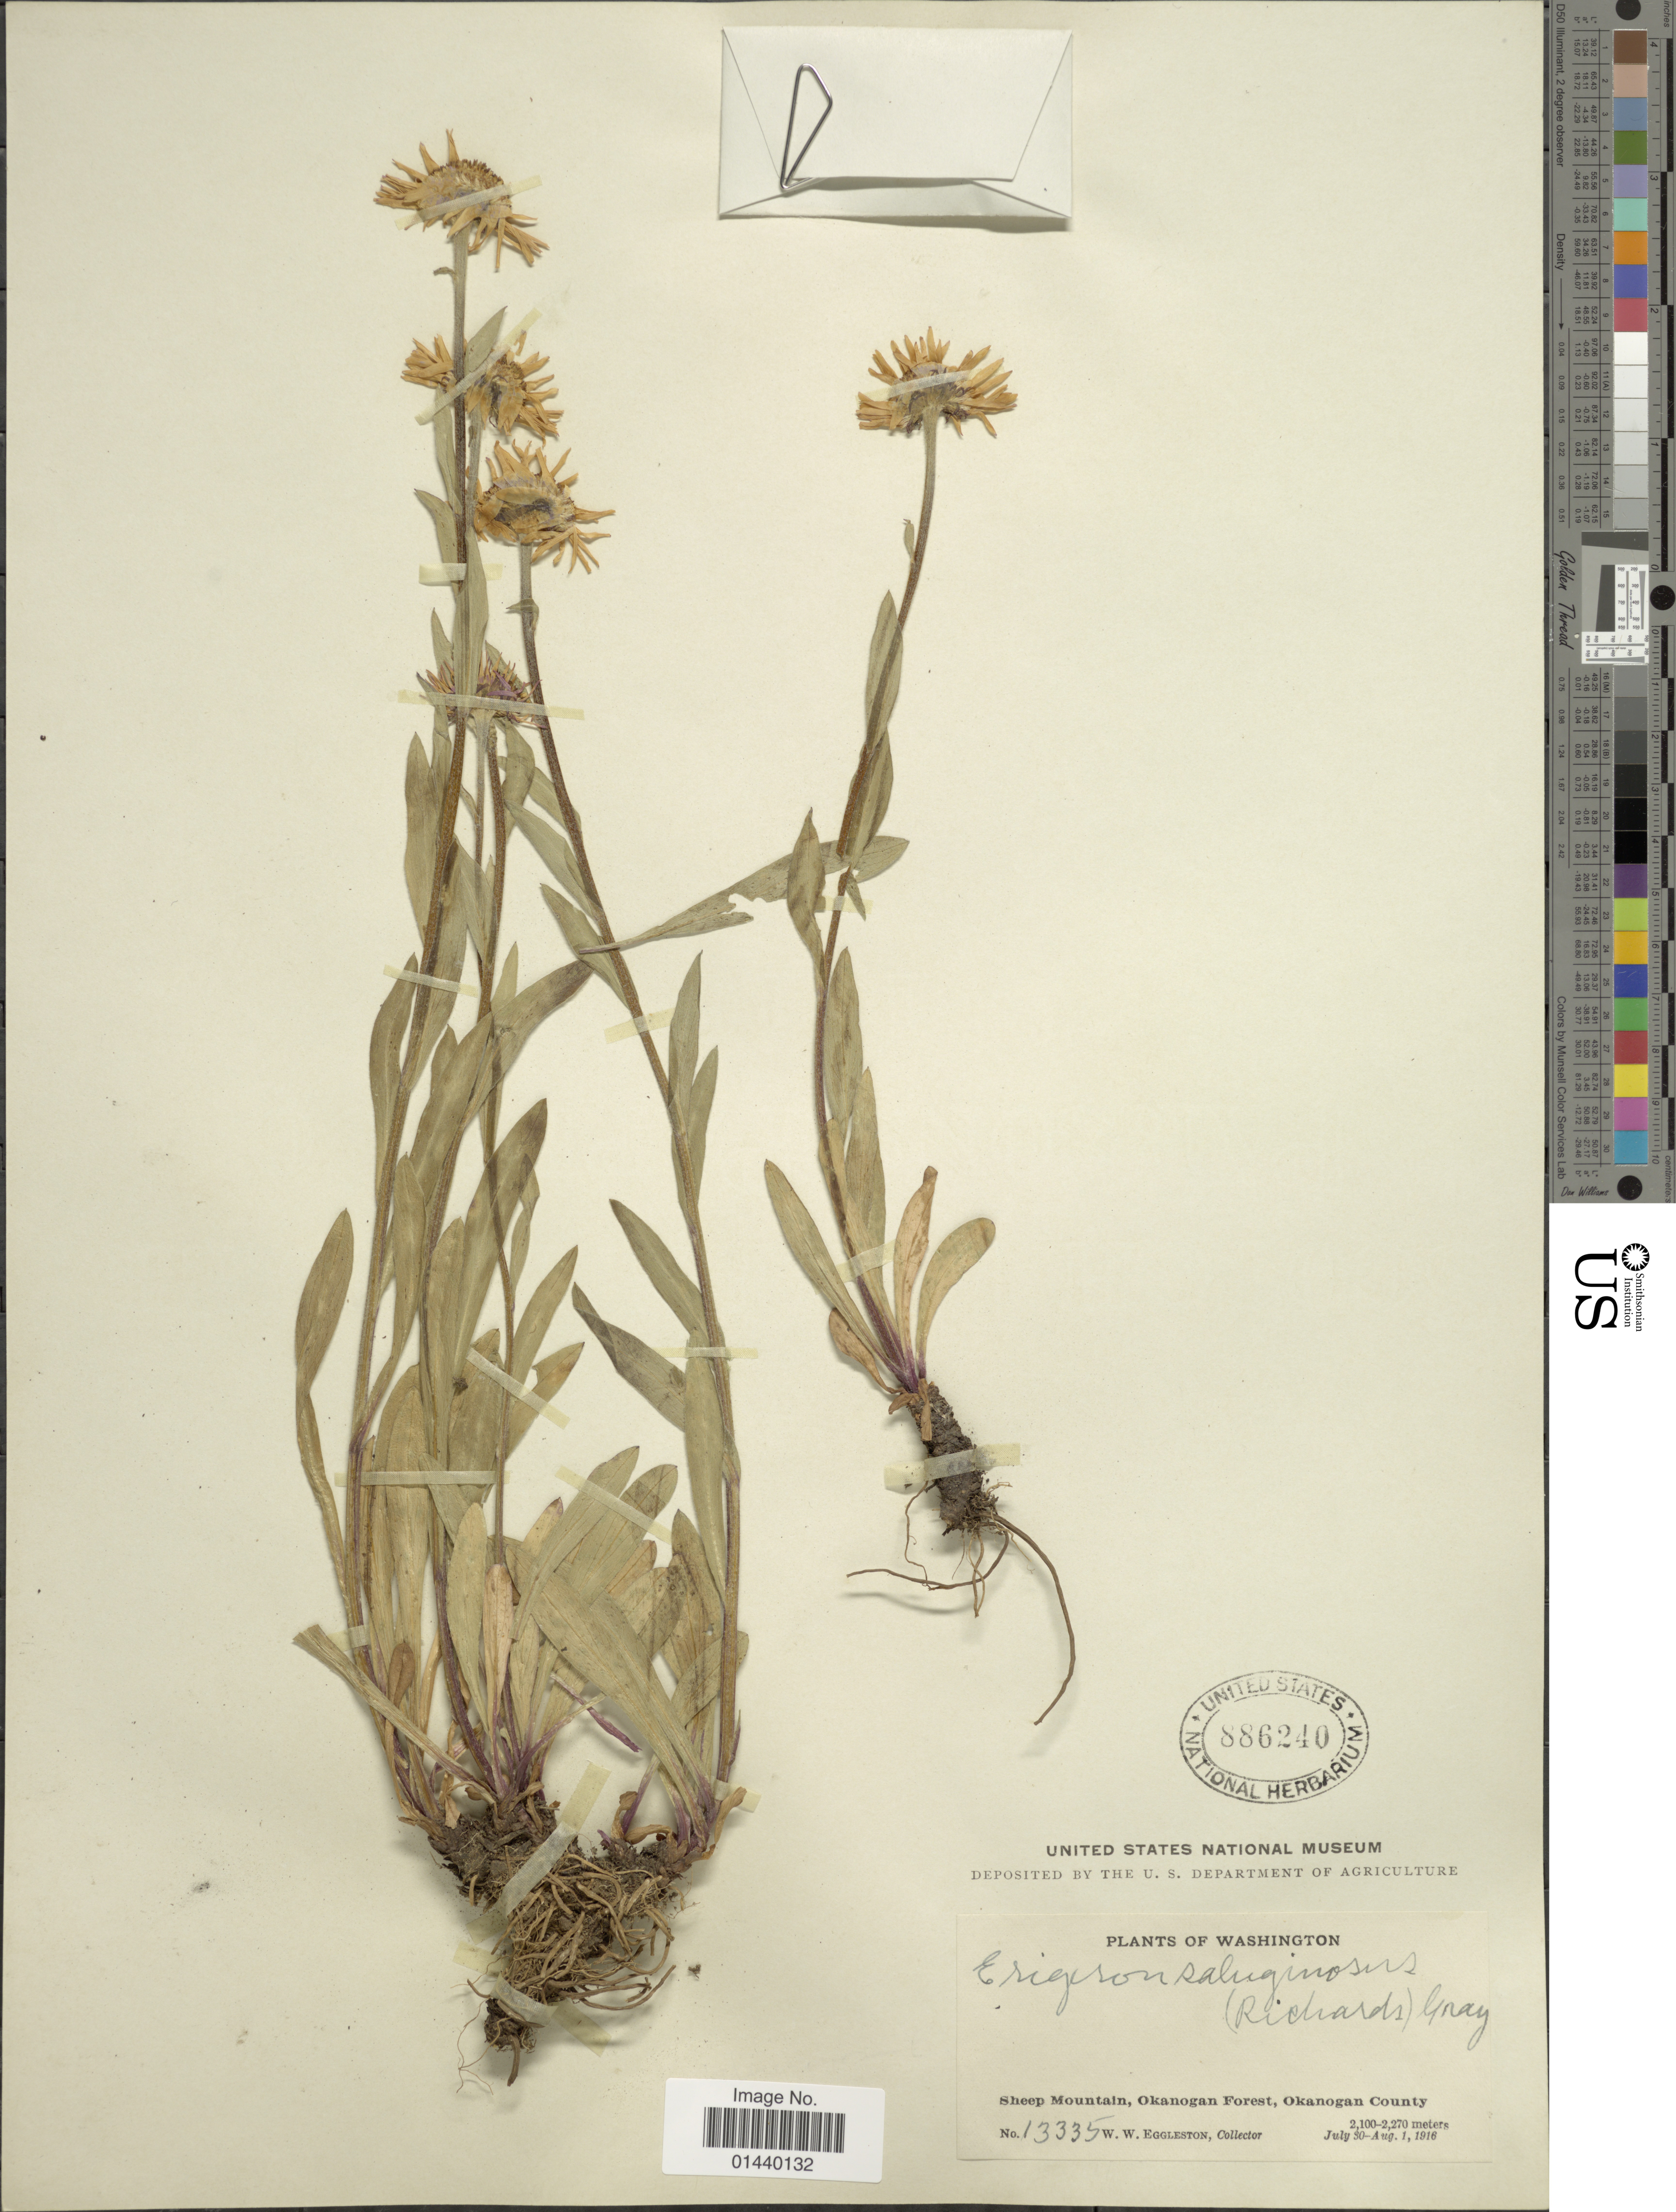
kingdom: Plantae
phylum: Tracheophyta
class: Magnoliopsida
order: Asterales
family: Asteraceae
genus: Erigeron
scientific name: Erigeron salsuginosus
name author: (Richardson ex R. Br.) A. Gray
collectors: W. W. Eggleston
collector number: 13335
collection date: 1916-07-30/1916-08-01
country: United States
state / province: Washington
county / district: Okanogan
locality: Sheep Mountain, Okanogan Forest, Okanogan County.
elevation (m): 2100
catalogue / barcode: US 886240